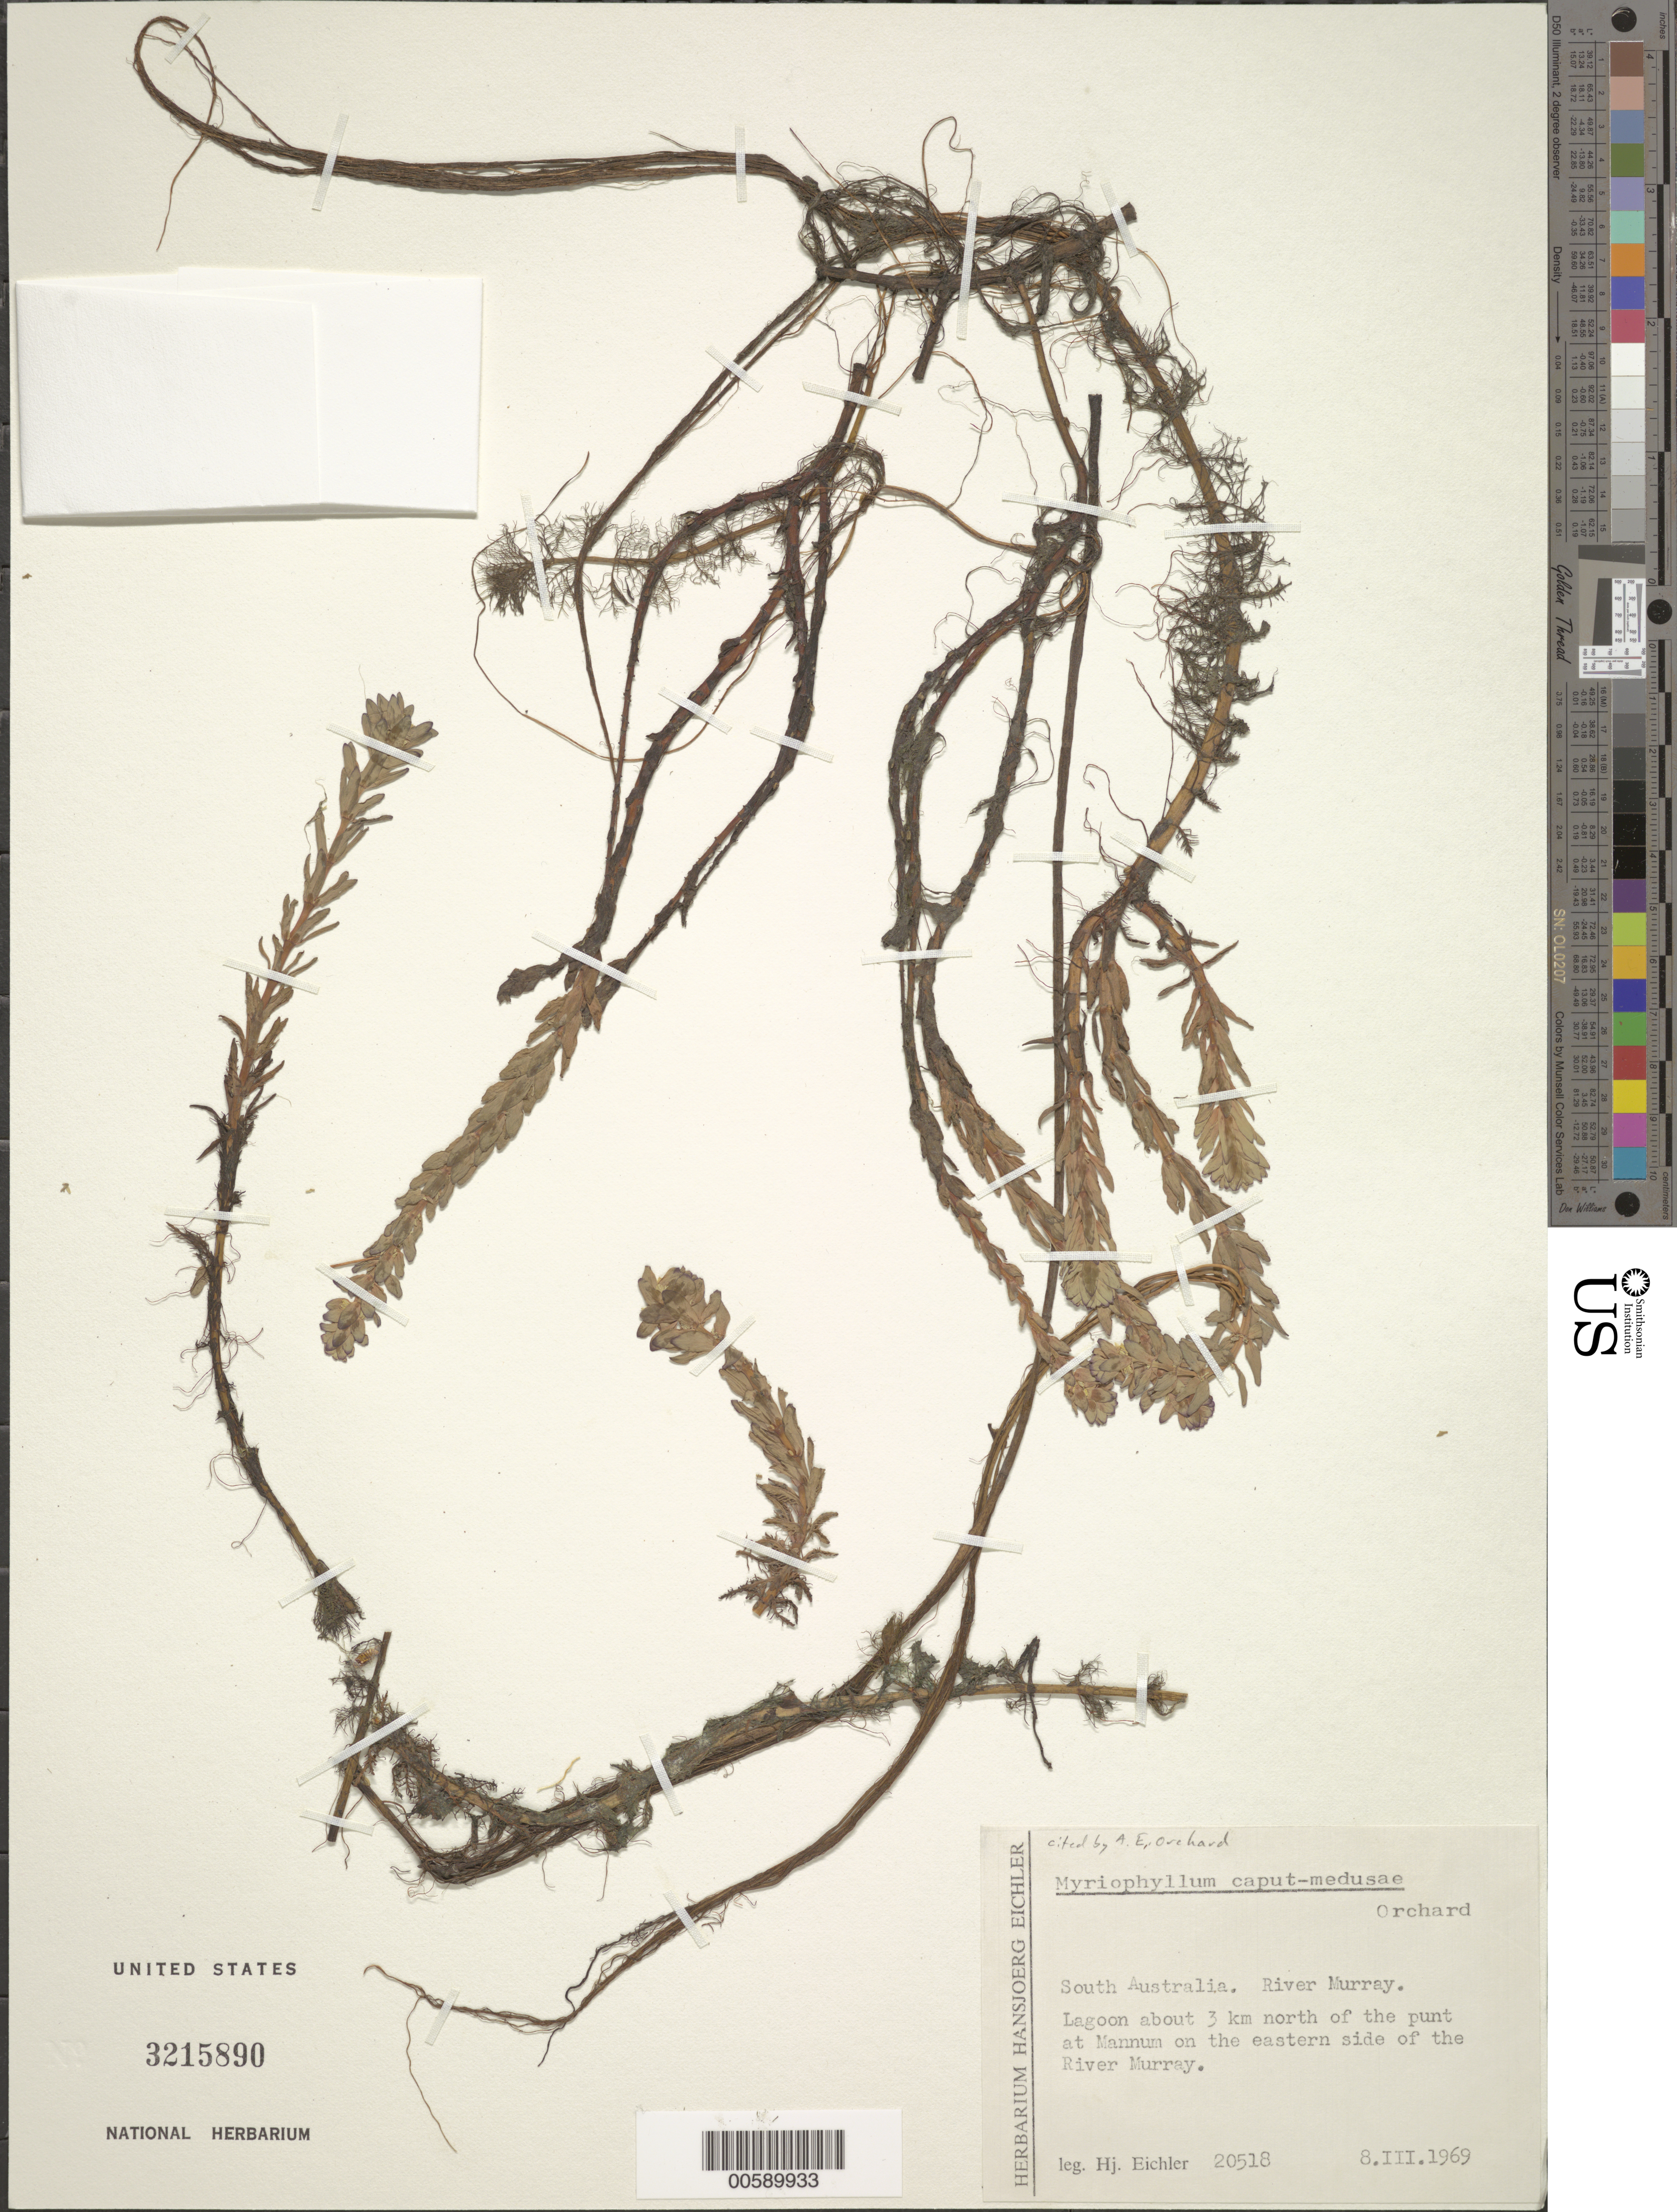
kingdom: Plantae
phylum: Tracheophyta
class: Magnoliopsida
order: Saxifragales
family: Haloragaceae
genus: Myriophyllum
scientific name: Myriophyllum caput-medusae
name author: Orchard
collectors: H. Eichler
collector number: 20518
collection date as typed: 08 Mar 1969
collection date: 1969-03-08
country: Australia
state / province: South Australia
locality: River Murray, N of at Mannum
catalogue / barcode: US 3215890